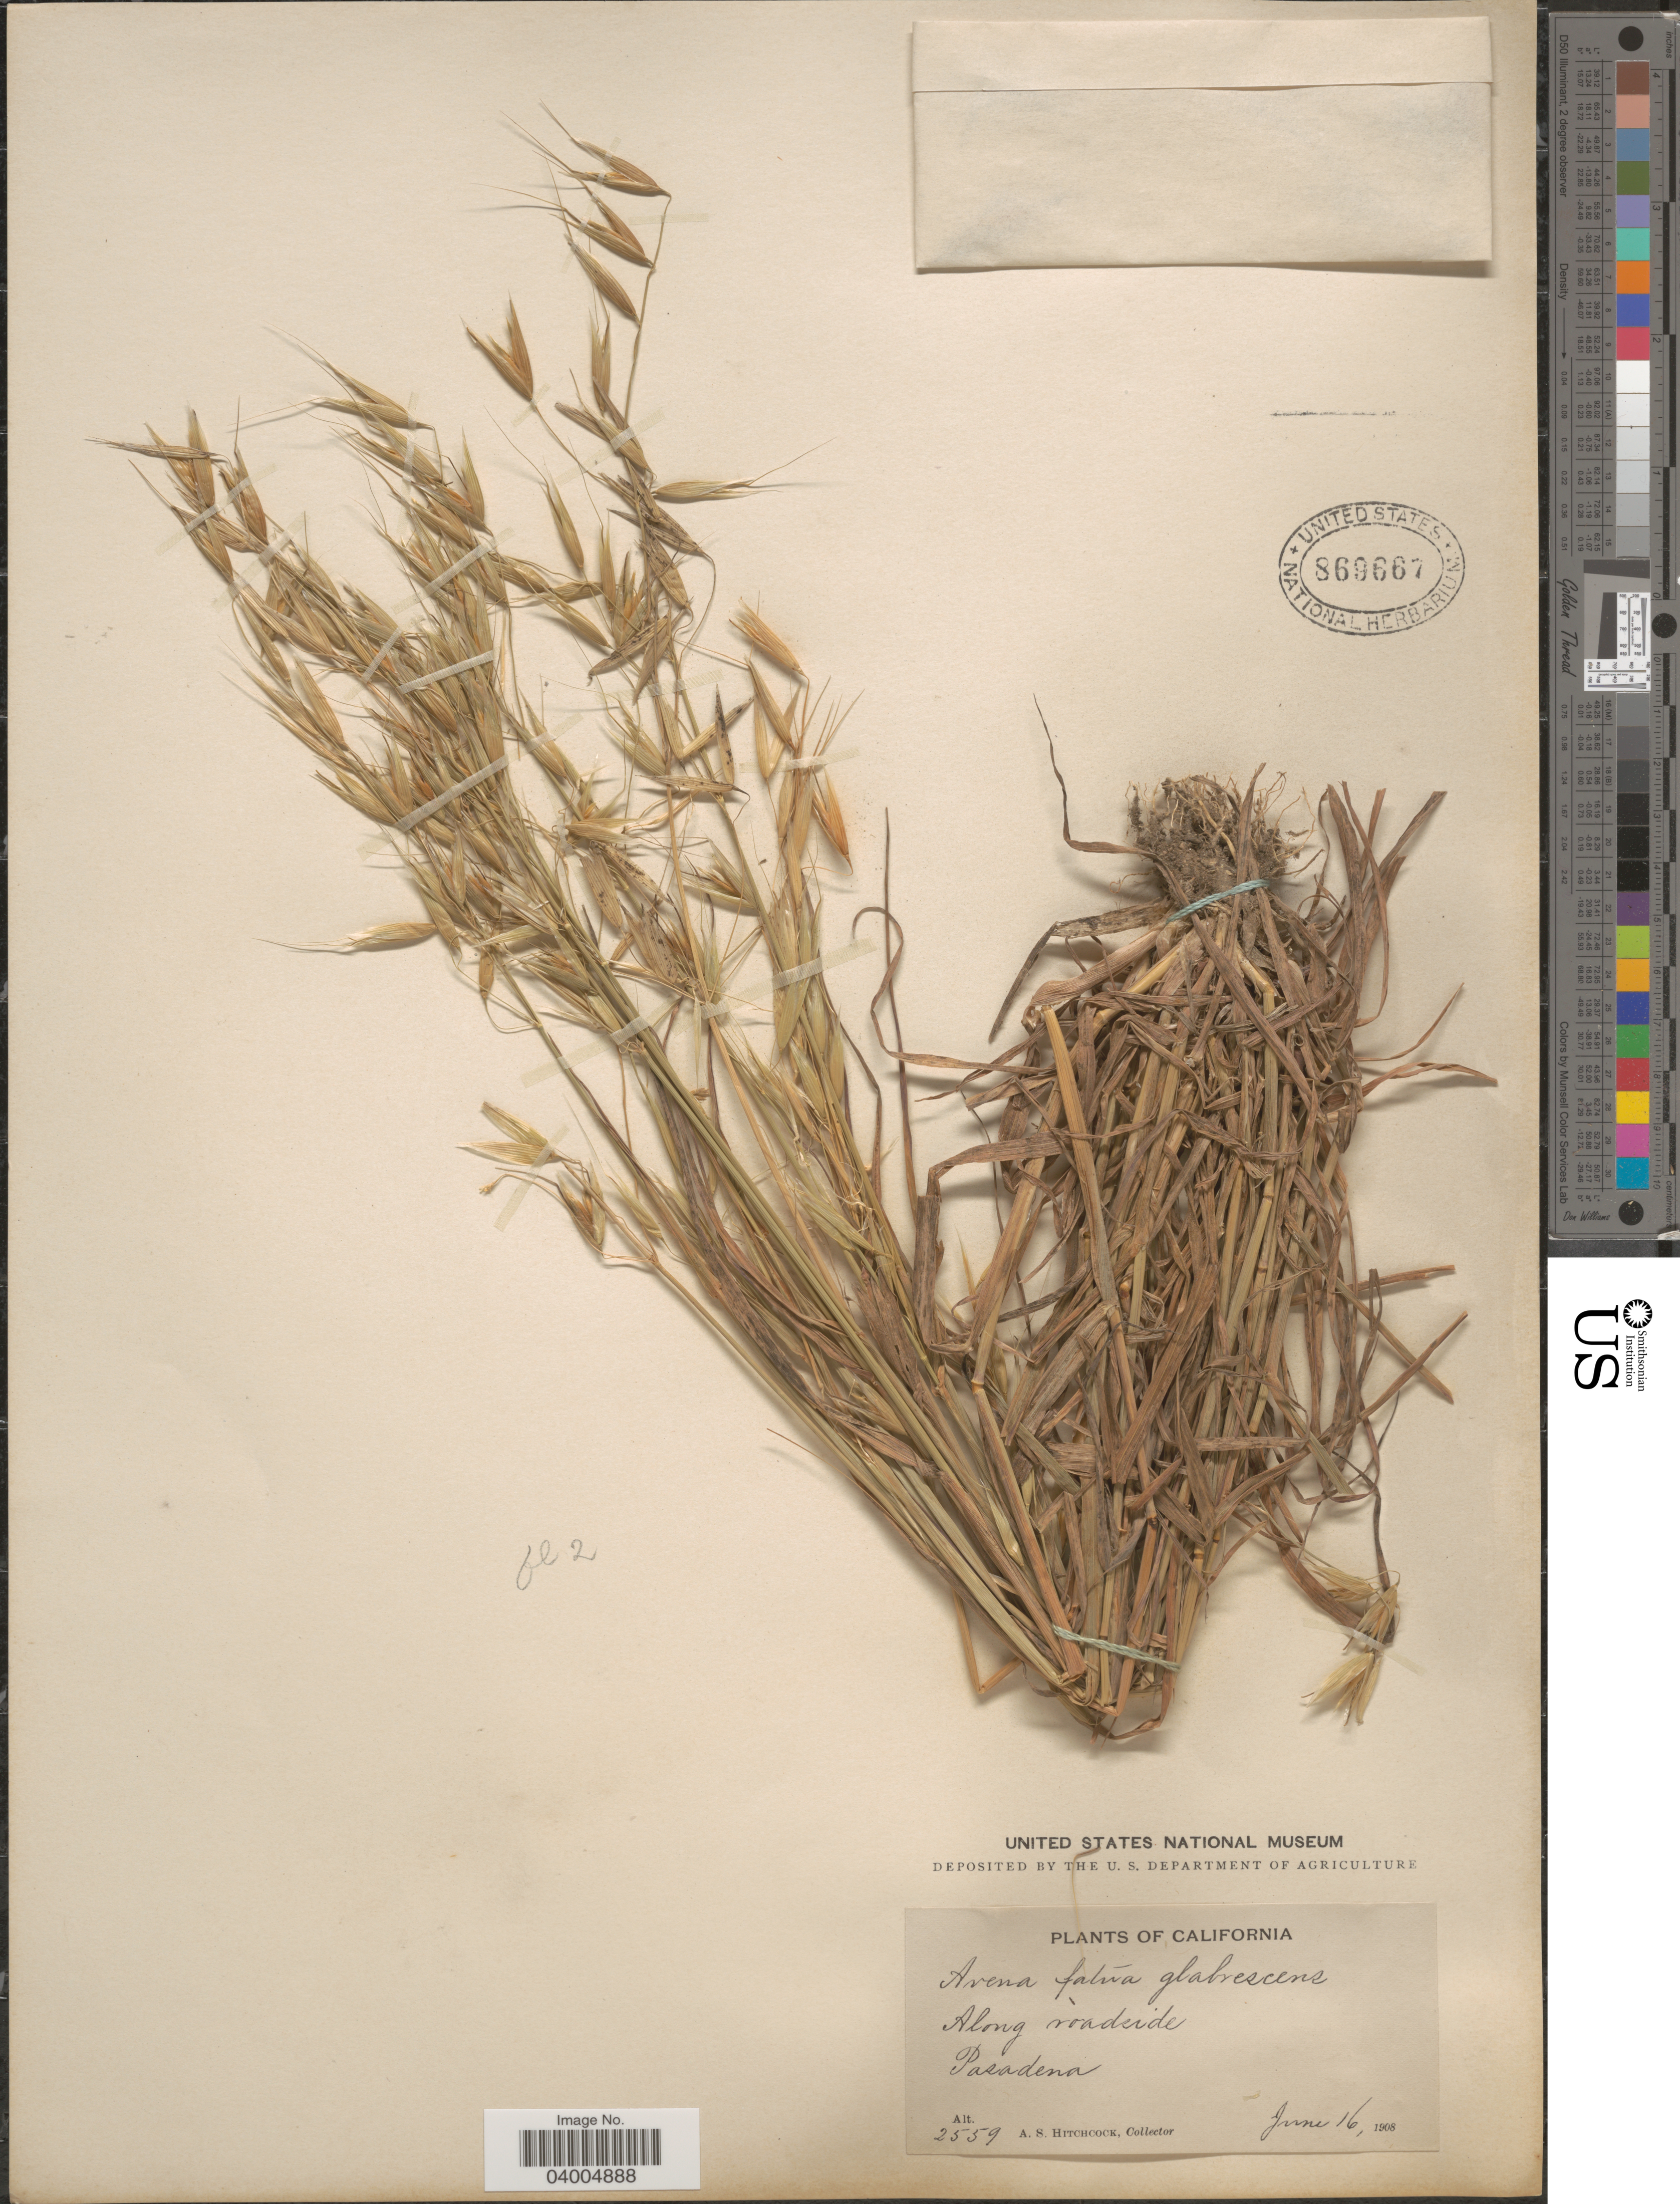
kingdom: Plantae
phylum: Tracheophyta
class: Liliopsida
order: Poales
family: Poaceae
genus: Avena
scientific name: Avena fatua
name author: L.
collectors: A. S. Hitchcock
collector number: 2559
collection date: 1908-06-16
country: United States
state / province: California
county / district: Los Angeles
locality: Pasadena.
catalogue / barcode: US 869667